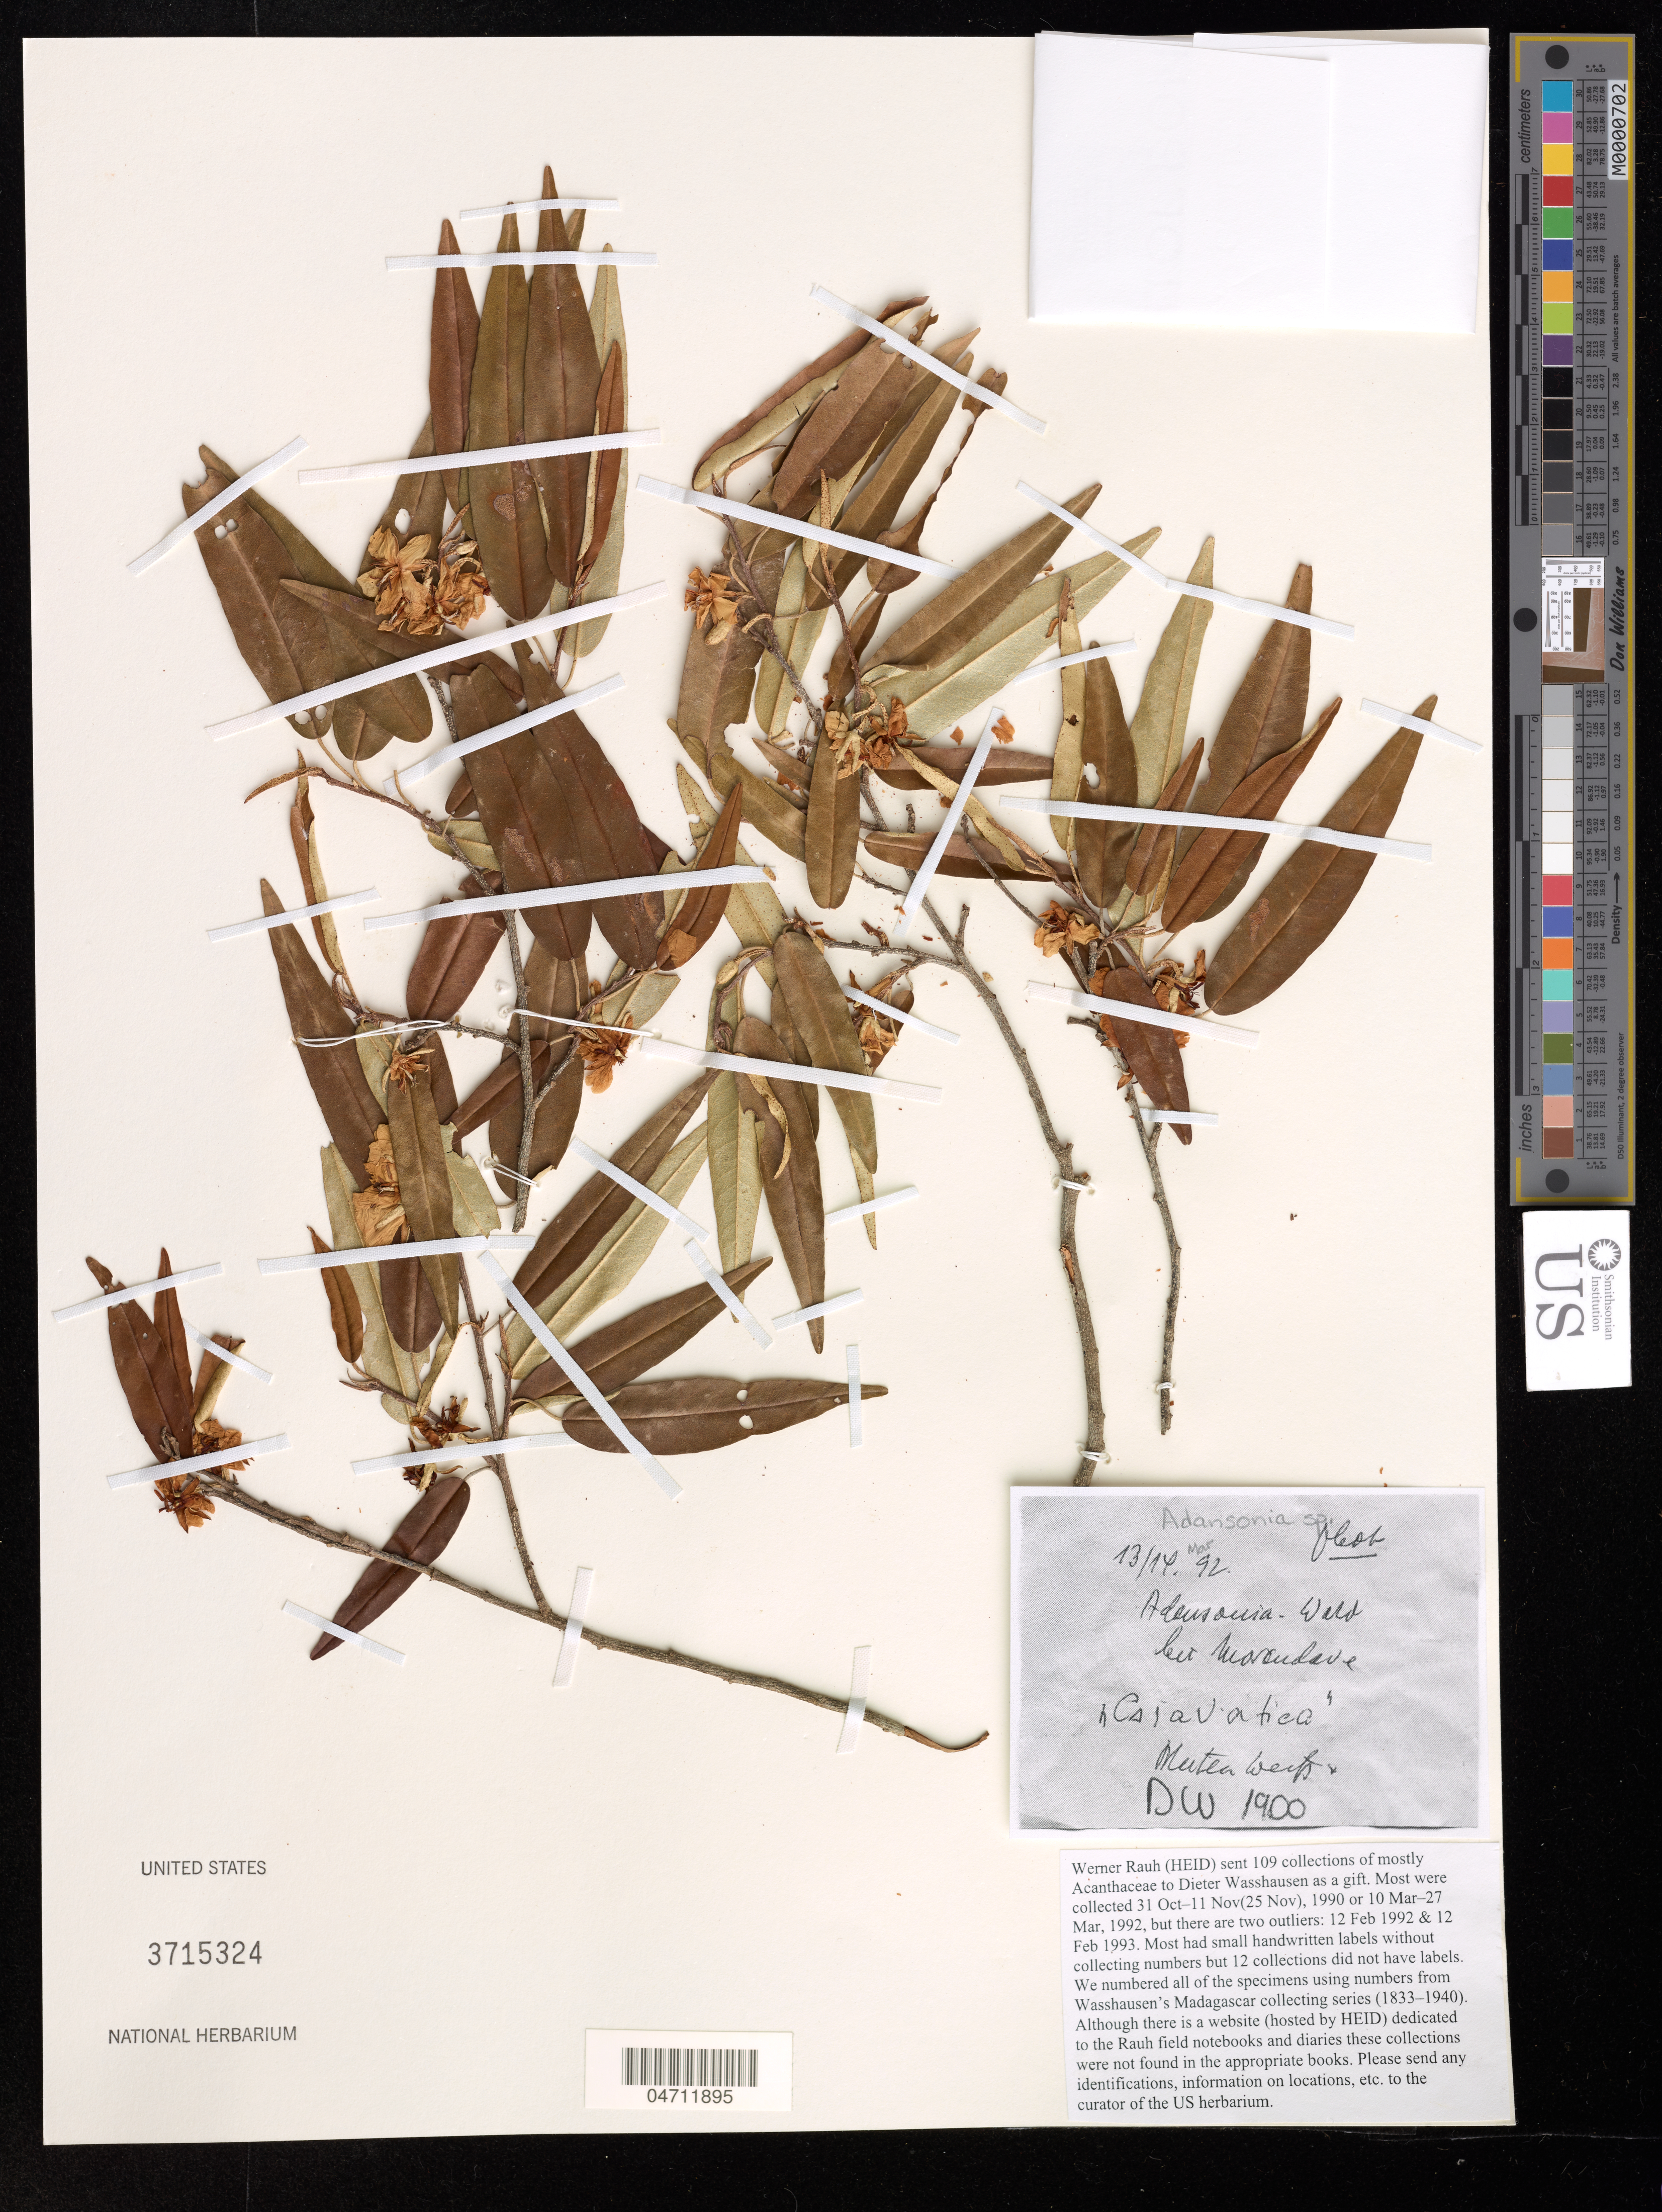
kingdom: Plantae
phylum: Tracheophyta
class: Magnoliopsida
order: Malvales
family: Malvaceae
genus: Eriolaena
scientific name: Eriolaena hily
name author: (Arènes) Dorr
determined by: Dorr, Laurence J., Curator (BOT), Smithsonian Institution - National Museum of Natural History (UNITED STATES)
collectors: W. Rauh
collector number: DW1900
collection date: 1992-03-13/1992-03-14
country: Madagascar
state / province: Tulear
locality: Adansonia forest nr. Morondava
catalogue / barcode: US 3715324